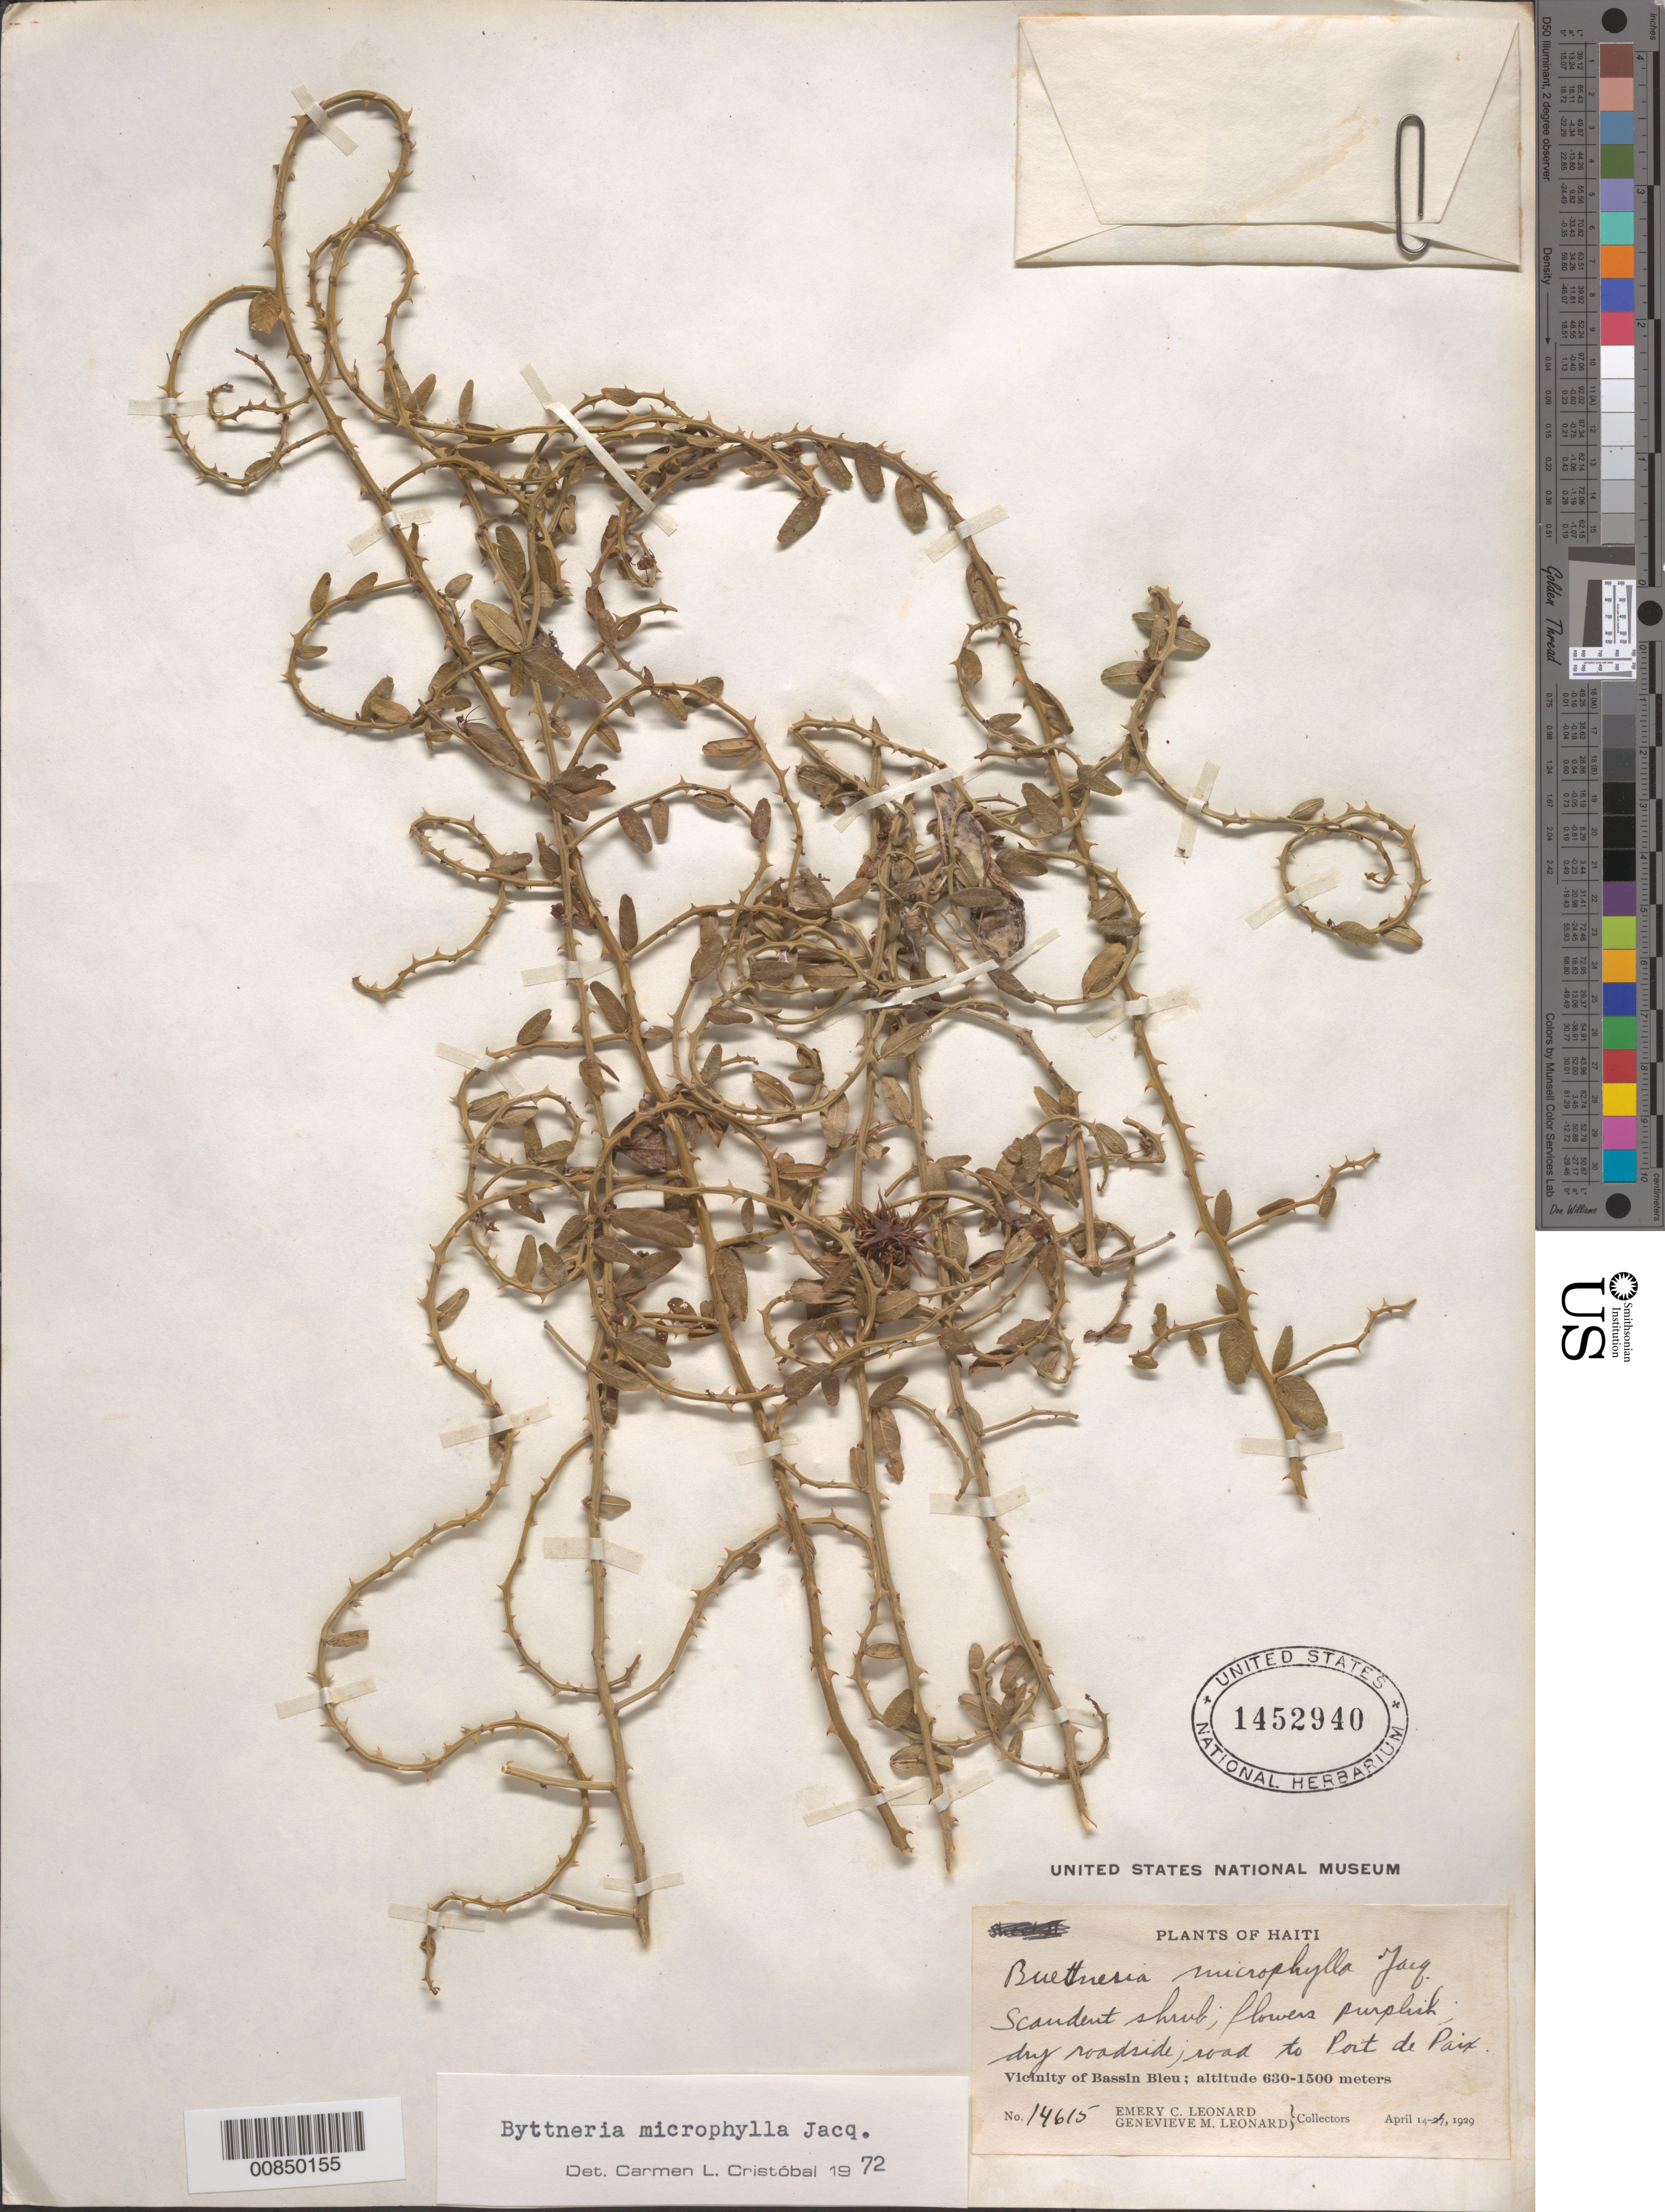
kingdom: Plantae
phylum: Tracheophyta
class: Magnoliopsida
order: Malvales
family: Malvaceae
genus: Byttneria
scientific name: Byttneria microphylla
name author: Jacq.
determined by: Cristóbal, C. L.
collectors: E. C. Leonard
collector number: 14615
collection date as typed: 14 Apr 1929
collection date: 1929-04-14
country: Haiti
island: Hispaniola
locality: Vicinity of Bassin Bleu, road to Port de Paix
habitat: Dry roadside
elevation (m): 630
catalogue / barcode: US 1452940